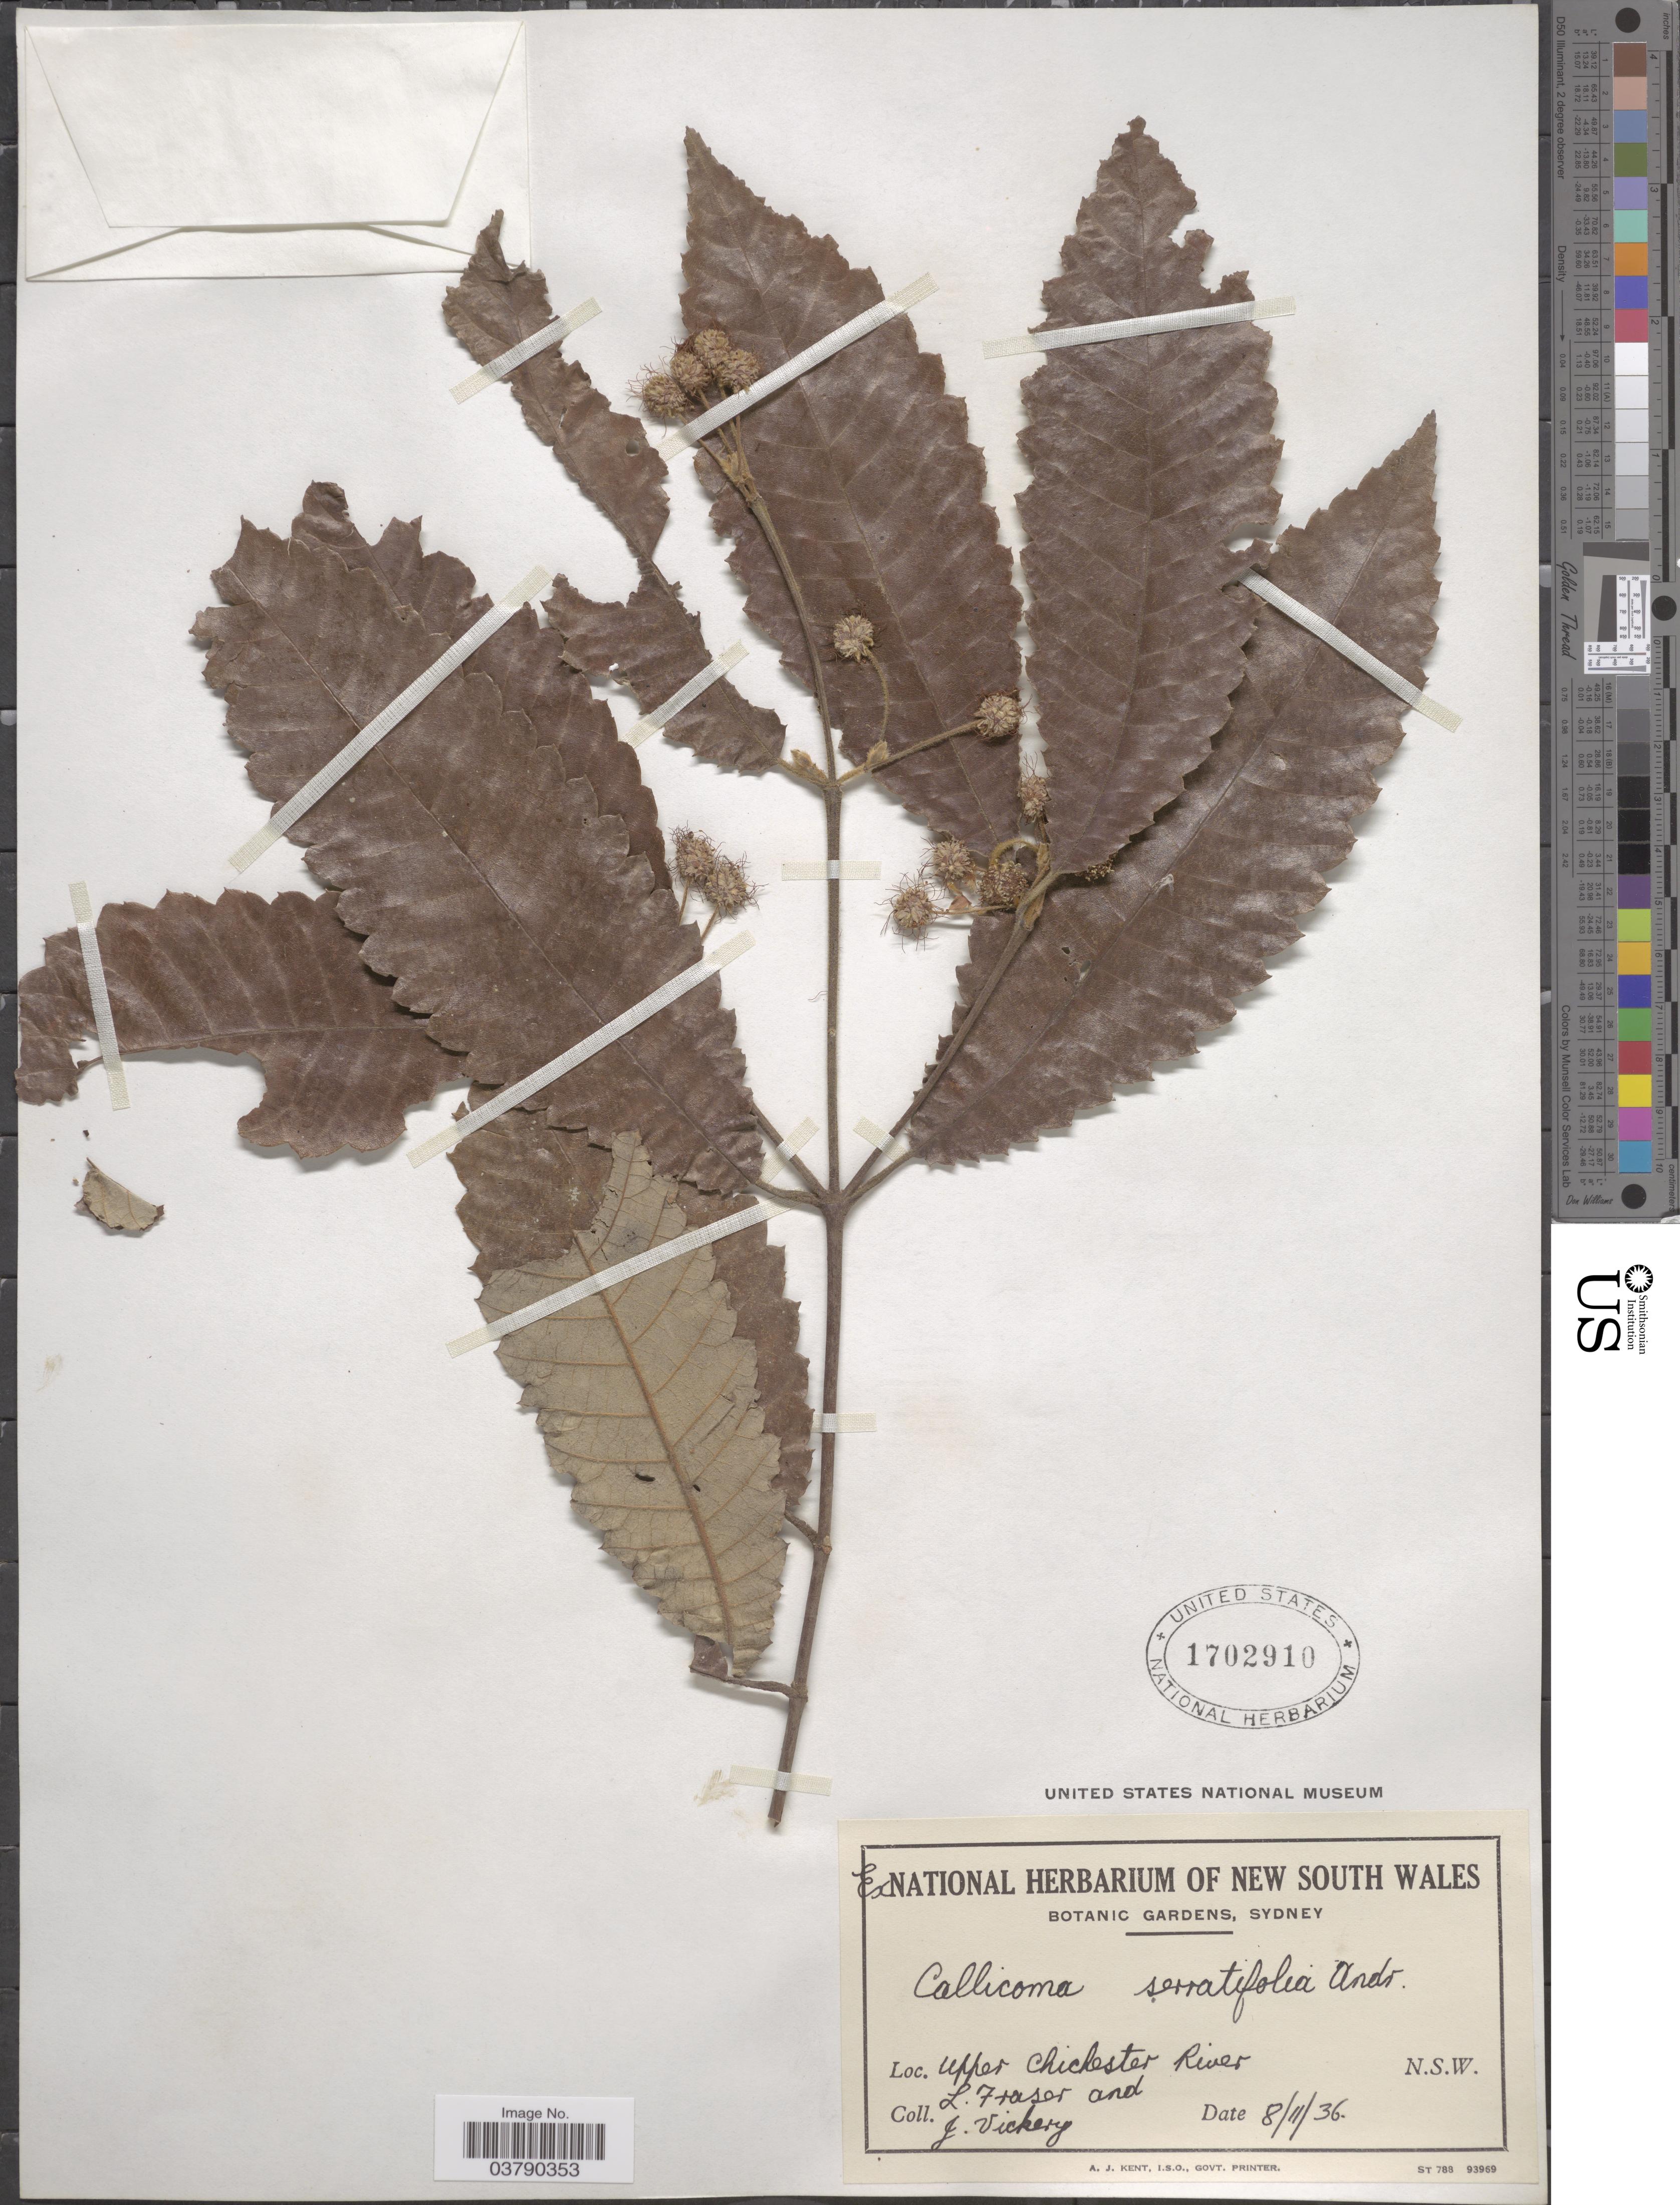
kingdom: Plantae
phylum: Tracheophyta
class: Magnoliopsida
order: Oxalidales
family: Cunoniaceae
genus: Callicoma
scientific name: Callicoma sp.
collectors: L. Fraser & J. Vickery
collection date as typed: Transcribed d/m/y: 8/11/36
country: Australia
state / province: New South Wales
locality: Upper Chichester River.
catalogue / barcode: US 1702910